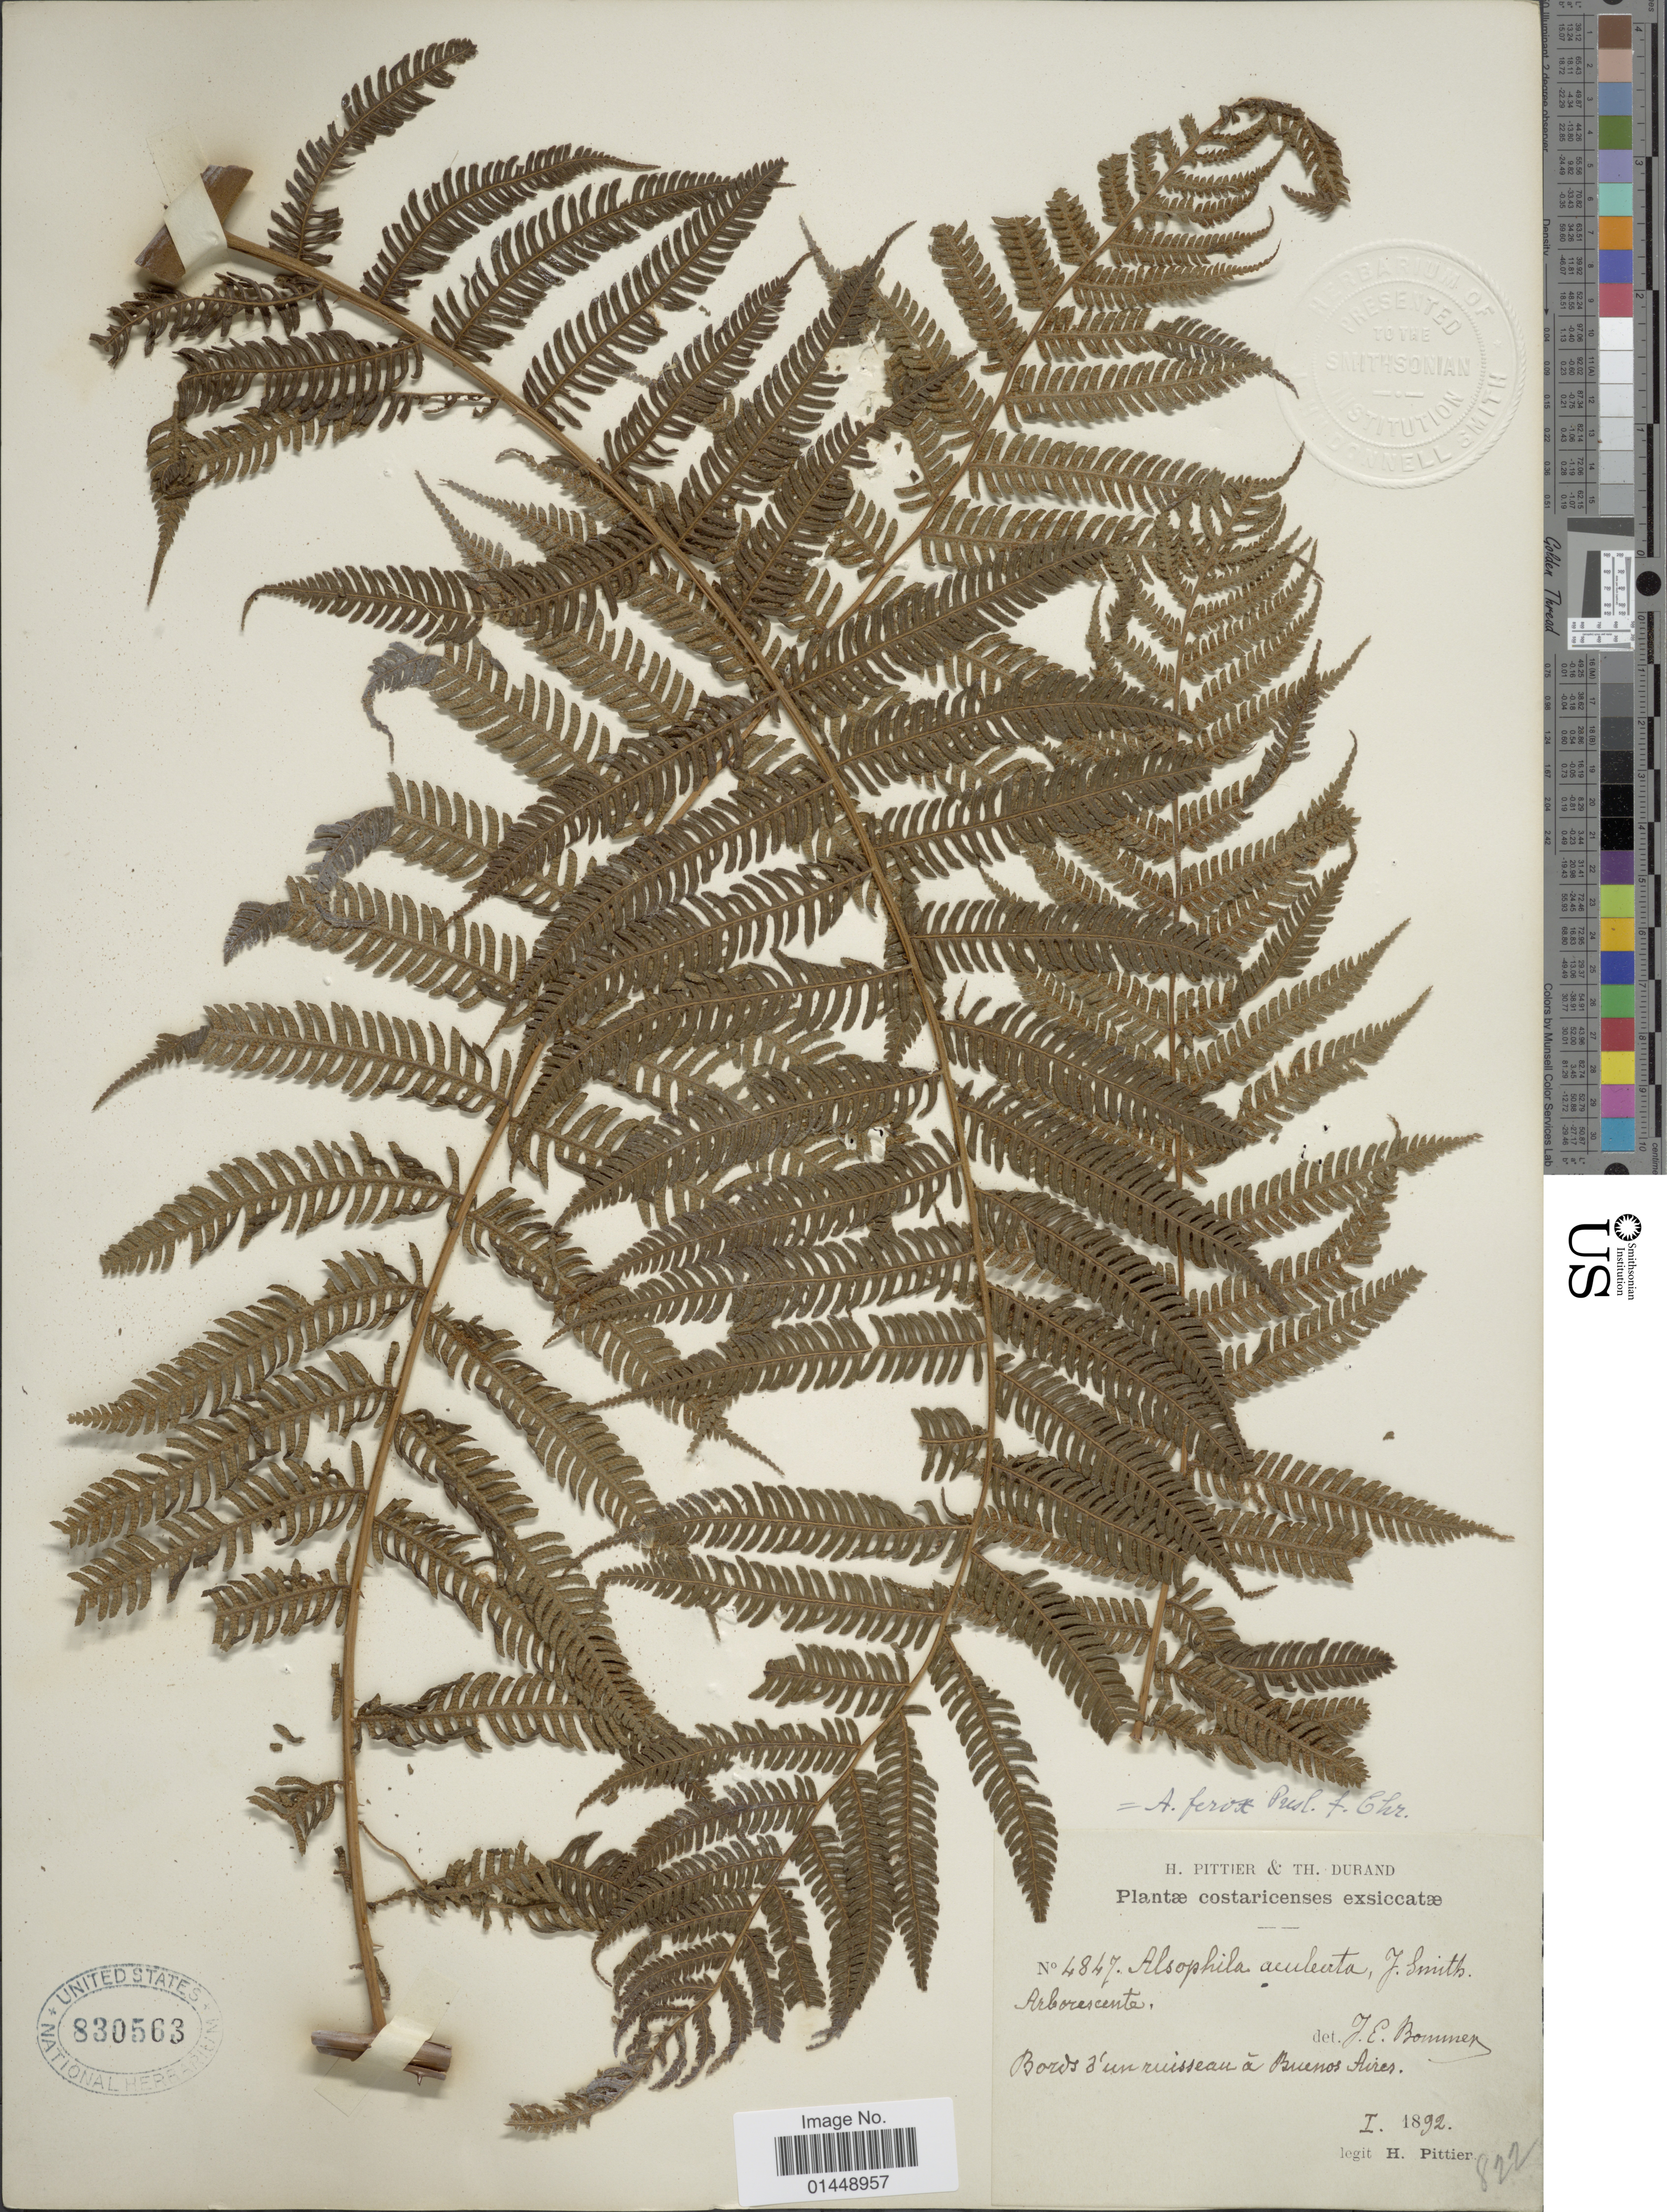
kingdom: Plantae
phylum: Tracheophyta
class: Polypodiopsida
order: Cyatheales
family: Cyatheaceae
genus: Cyathea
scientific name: Cyathea microdonta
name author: (Desv.) Domin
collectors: H. F. Pittier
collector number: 4847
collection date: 1892-01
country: Costa Rica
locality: Bords d'un ruisseau à Buenos Aires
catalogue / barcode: US 830563